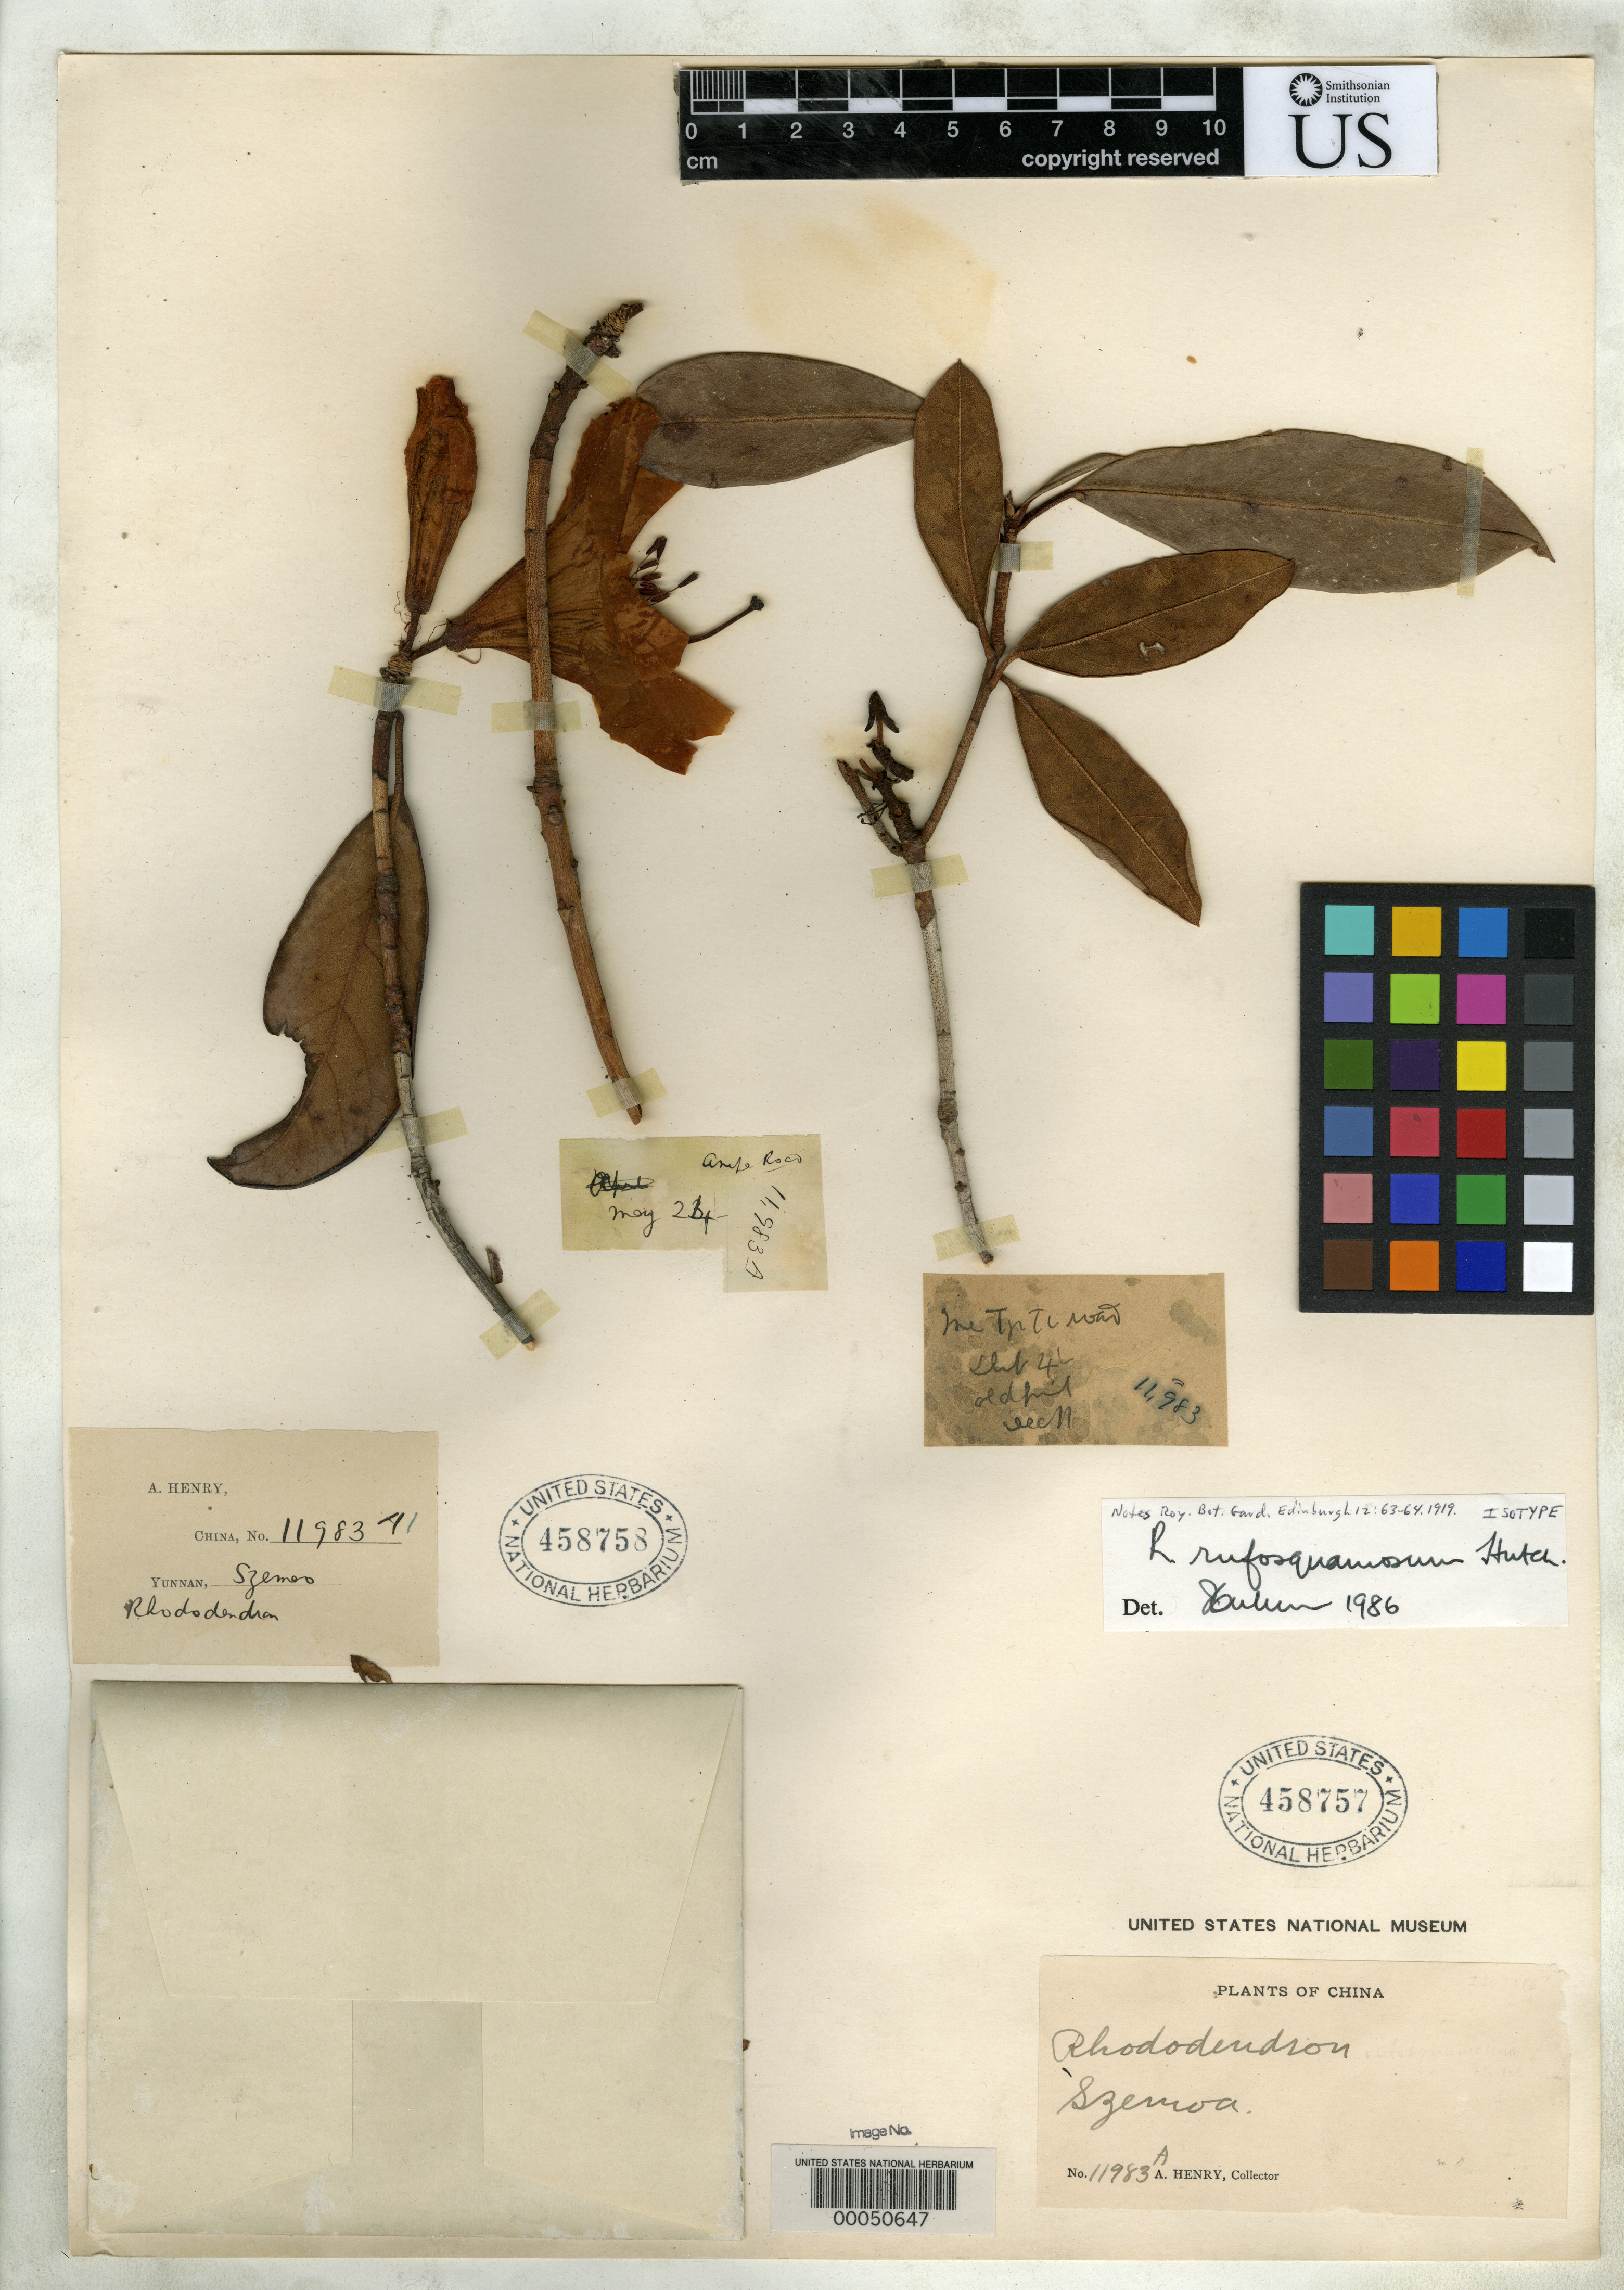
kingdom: Plantae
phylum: Tracheophyta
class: Magnoliopsida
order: Ericales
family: Ericaceae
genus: Rhododendron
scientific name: Rhododendron rufosquamosum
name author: Hutch.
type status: Isotype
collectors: A. Henry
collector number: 11983 A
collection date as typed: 24 May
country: China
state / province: Yunnan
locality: Szemoa.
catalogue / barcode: US 458757